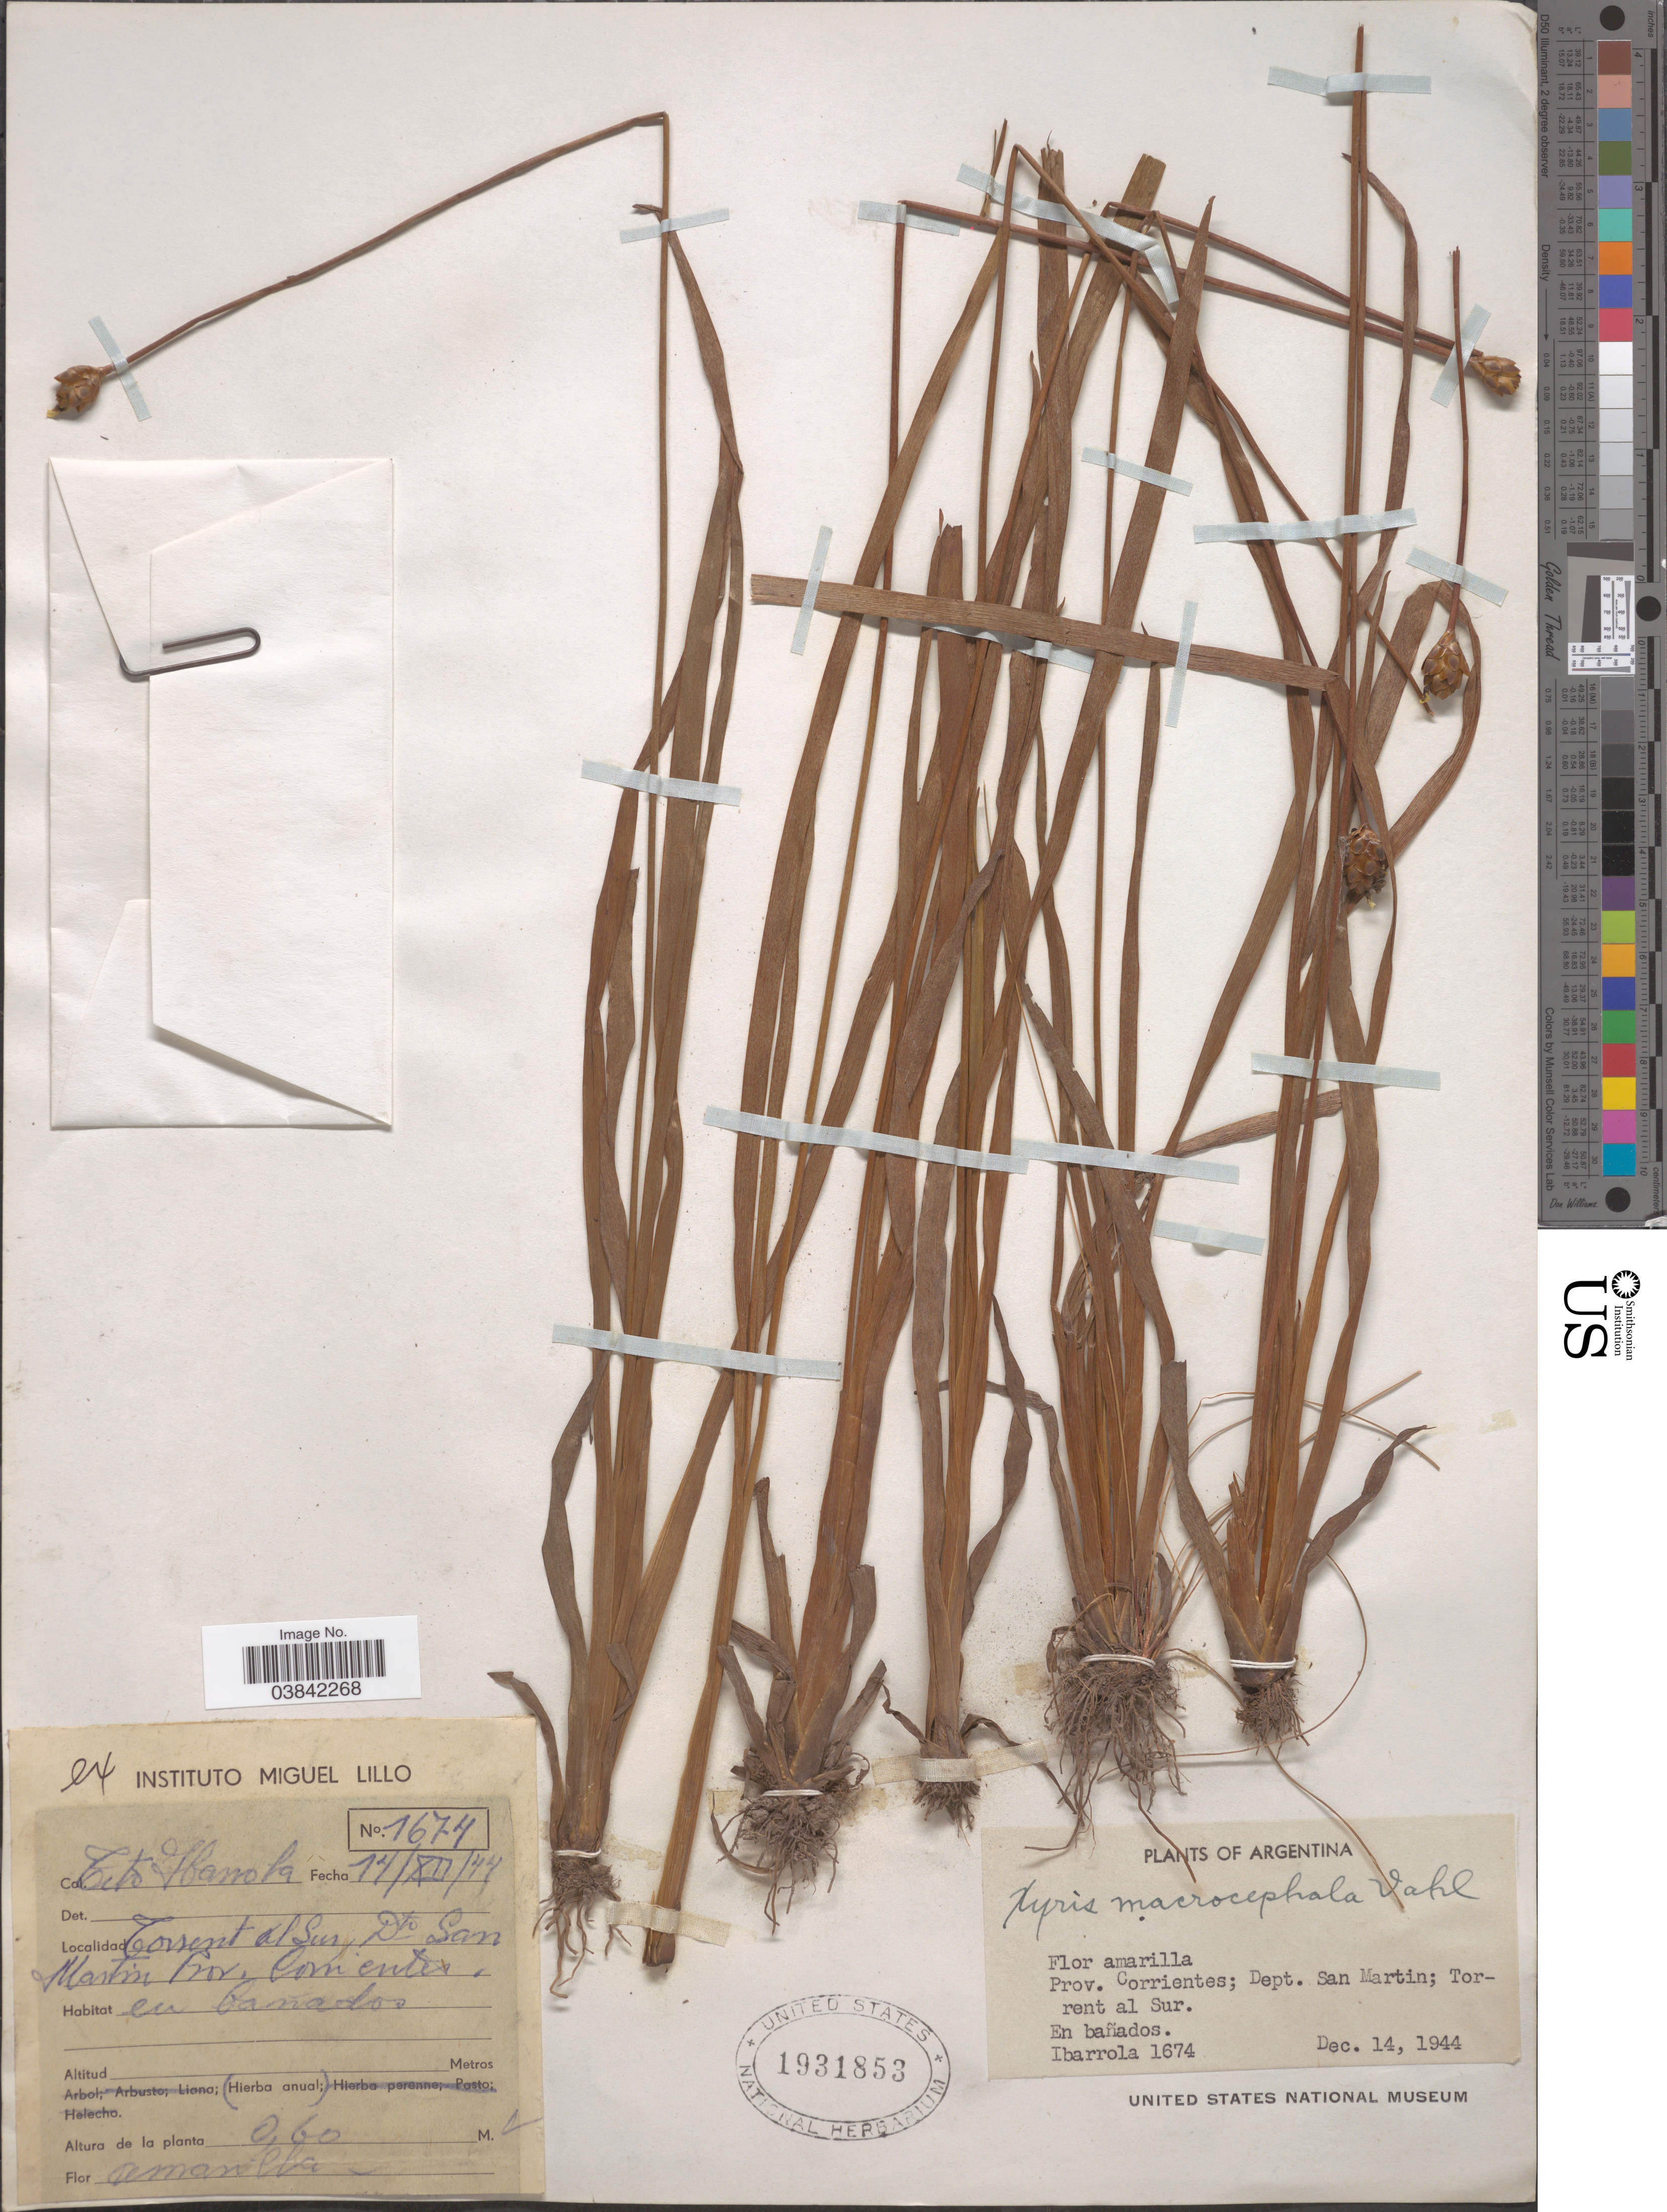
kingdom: Plantae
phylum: Tracheophyta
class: Liliopsida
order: Poales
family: Xyridaceae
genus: Xyris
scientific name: Xyris laxifolia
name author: Mart.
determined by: Strong, Mark T., (BOT), Smithsonian Institution - National Museum of Natural History (UNITED STATES)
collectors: T. Ibarrola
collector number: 1674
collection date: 1944-12-14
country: Argentina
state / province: Corrientes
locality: Torrent al Sur Dto San Martin. Dept. San Martin.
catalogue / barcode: US 1931853